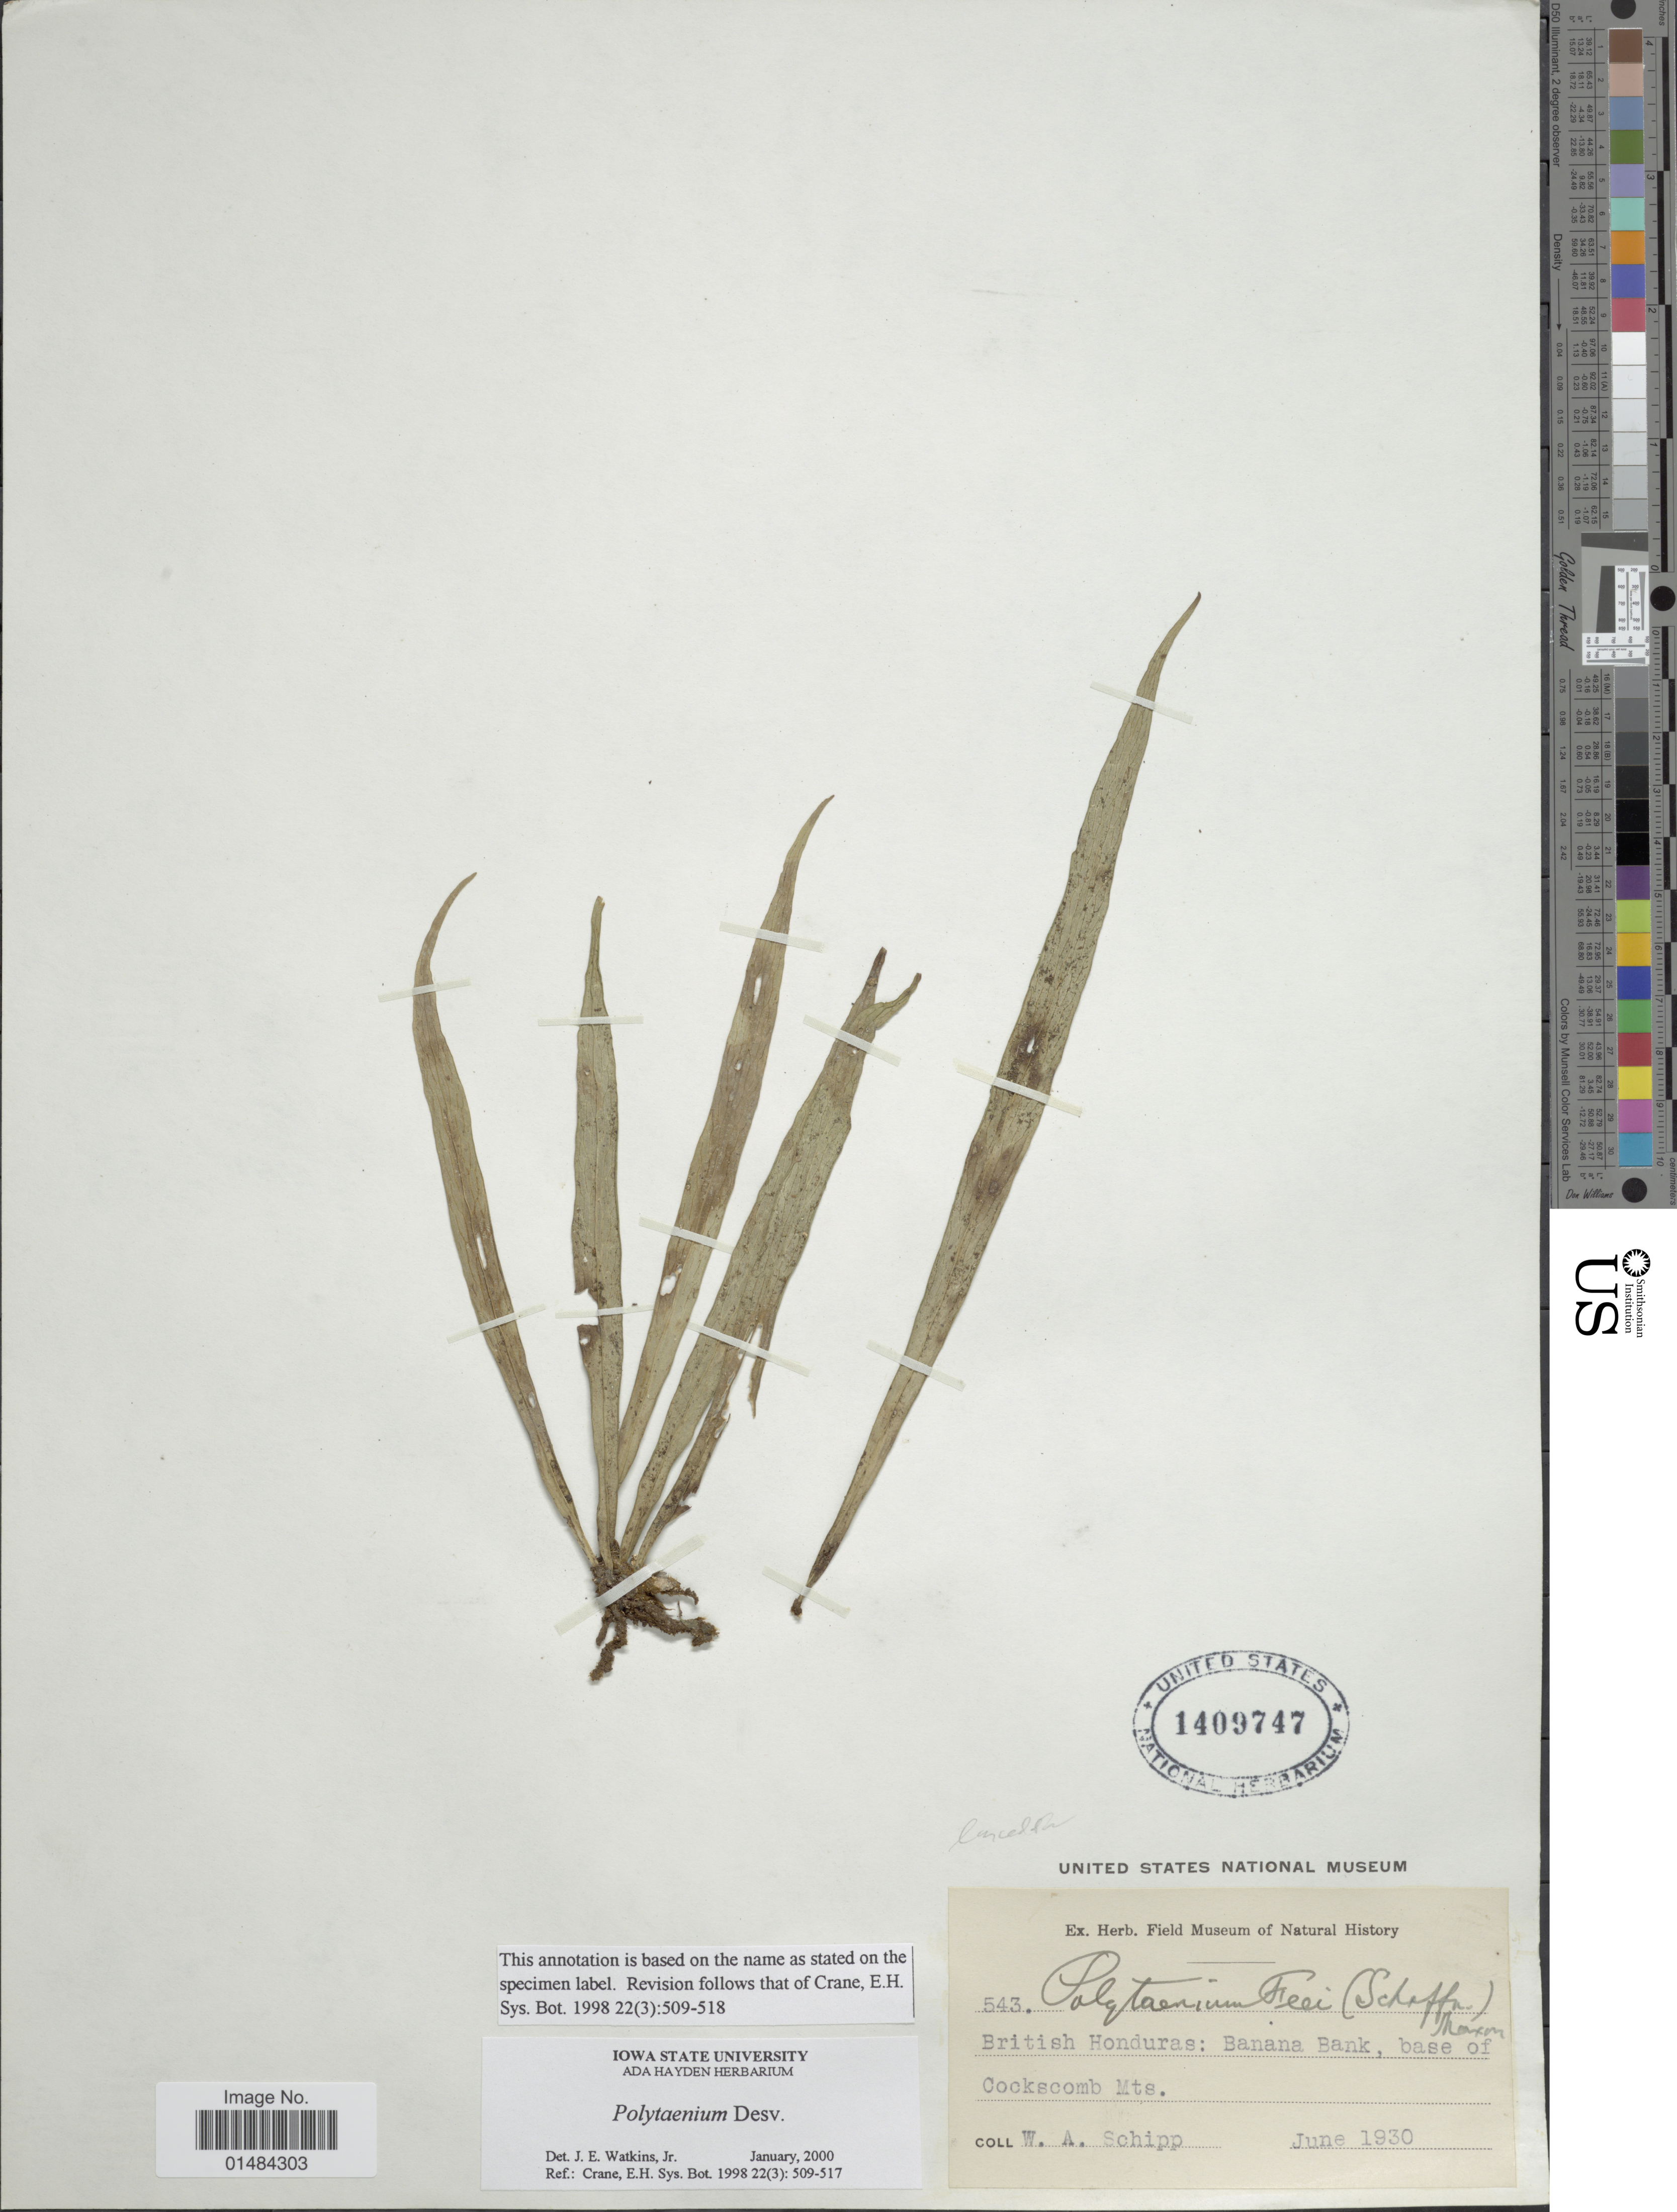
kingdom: Plantae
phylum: Tracheophyta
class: Polypodiopsida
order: Polypodiales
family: Pteridaceae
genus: Polytaenium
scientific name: Polytaenium lanceolatum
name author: (L.) Desv.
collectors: W. Schipp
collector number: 543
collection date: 1930-06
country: Belize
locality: British Honduras: Banana Bank, base of Cockscomb Mts.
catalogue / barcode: US 1409747